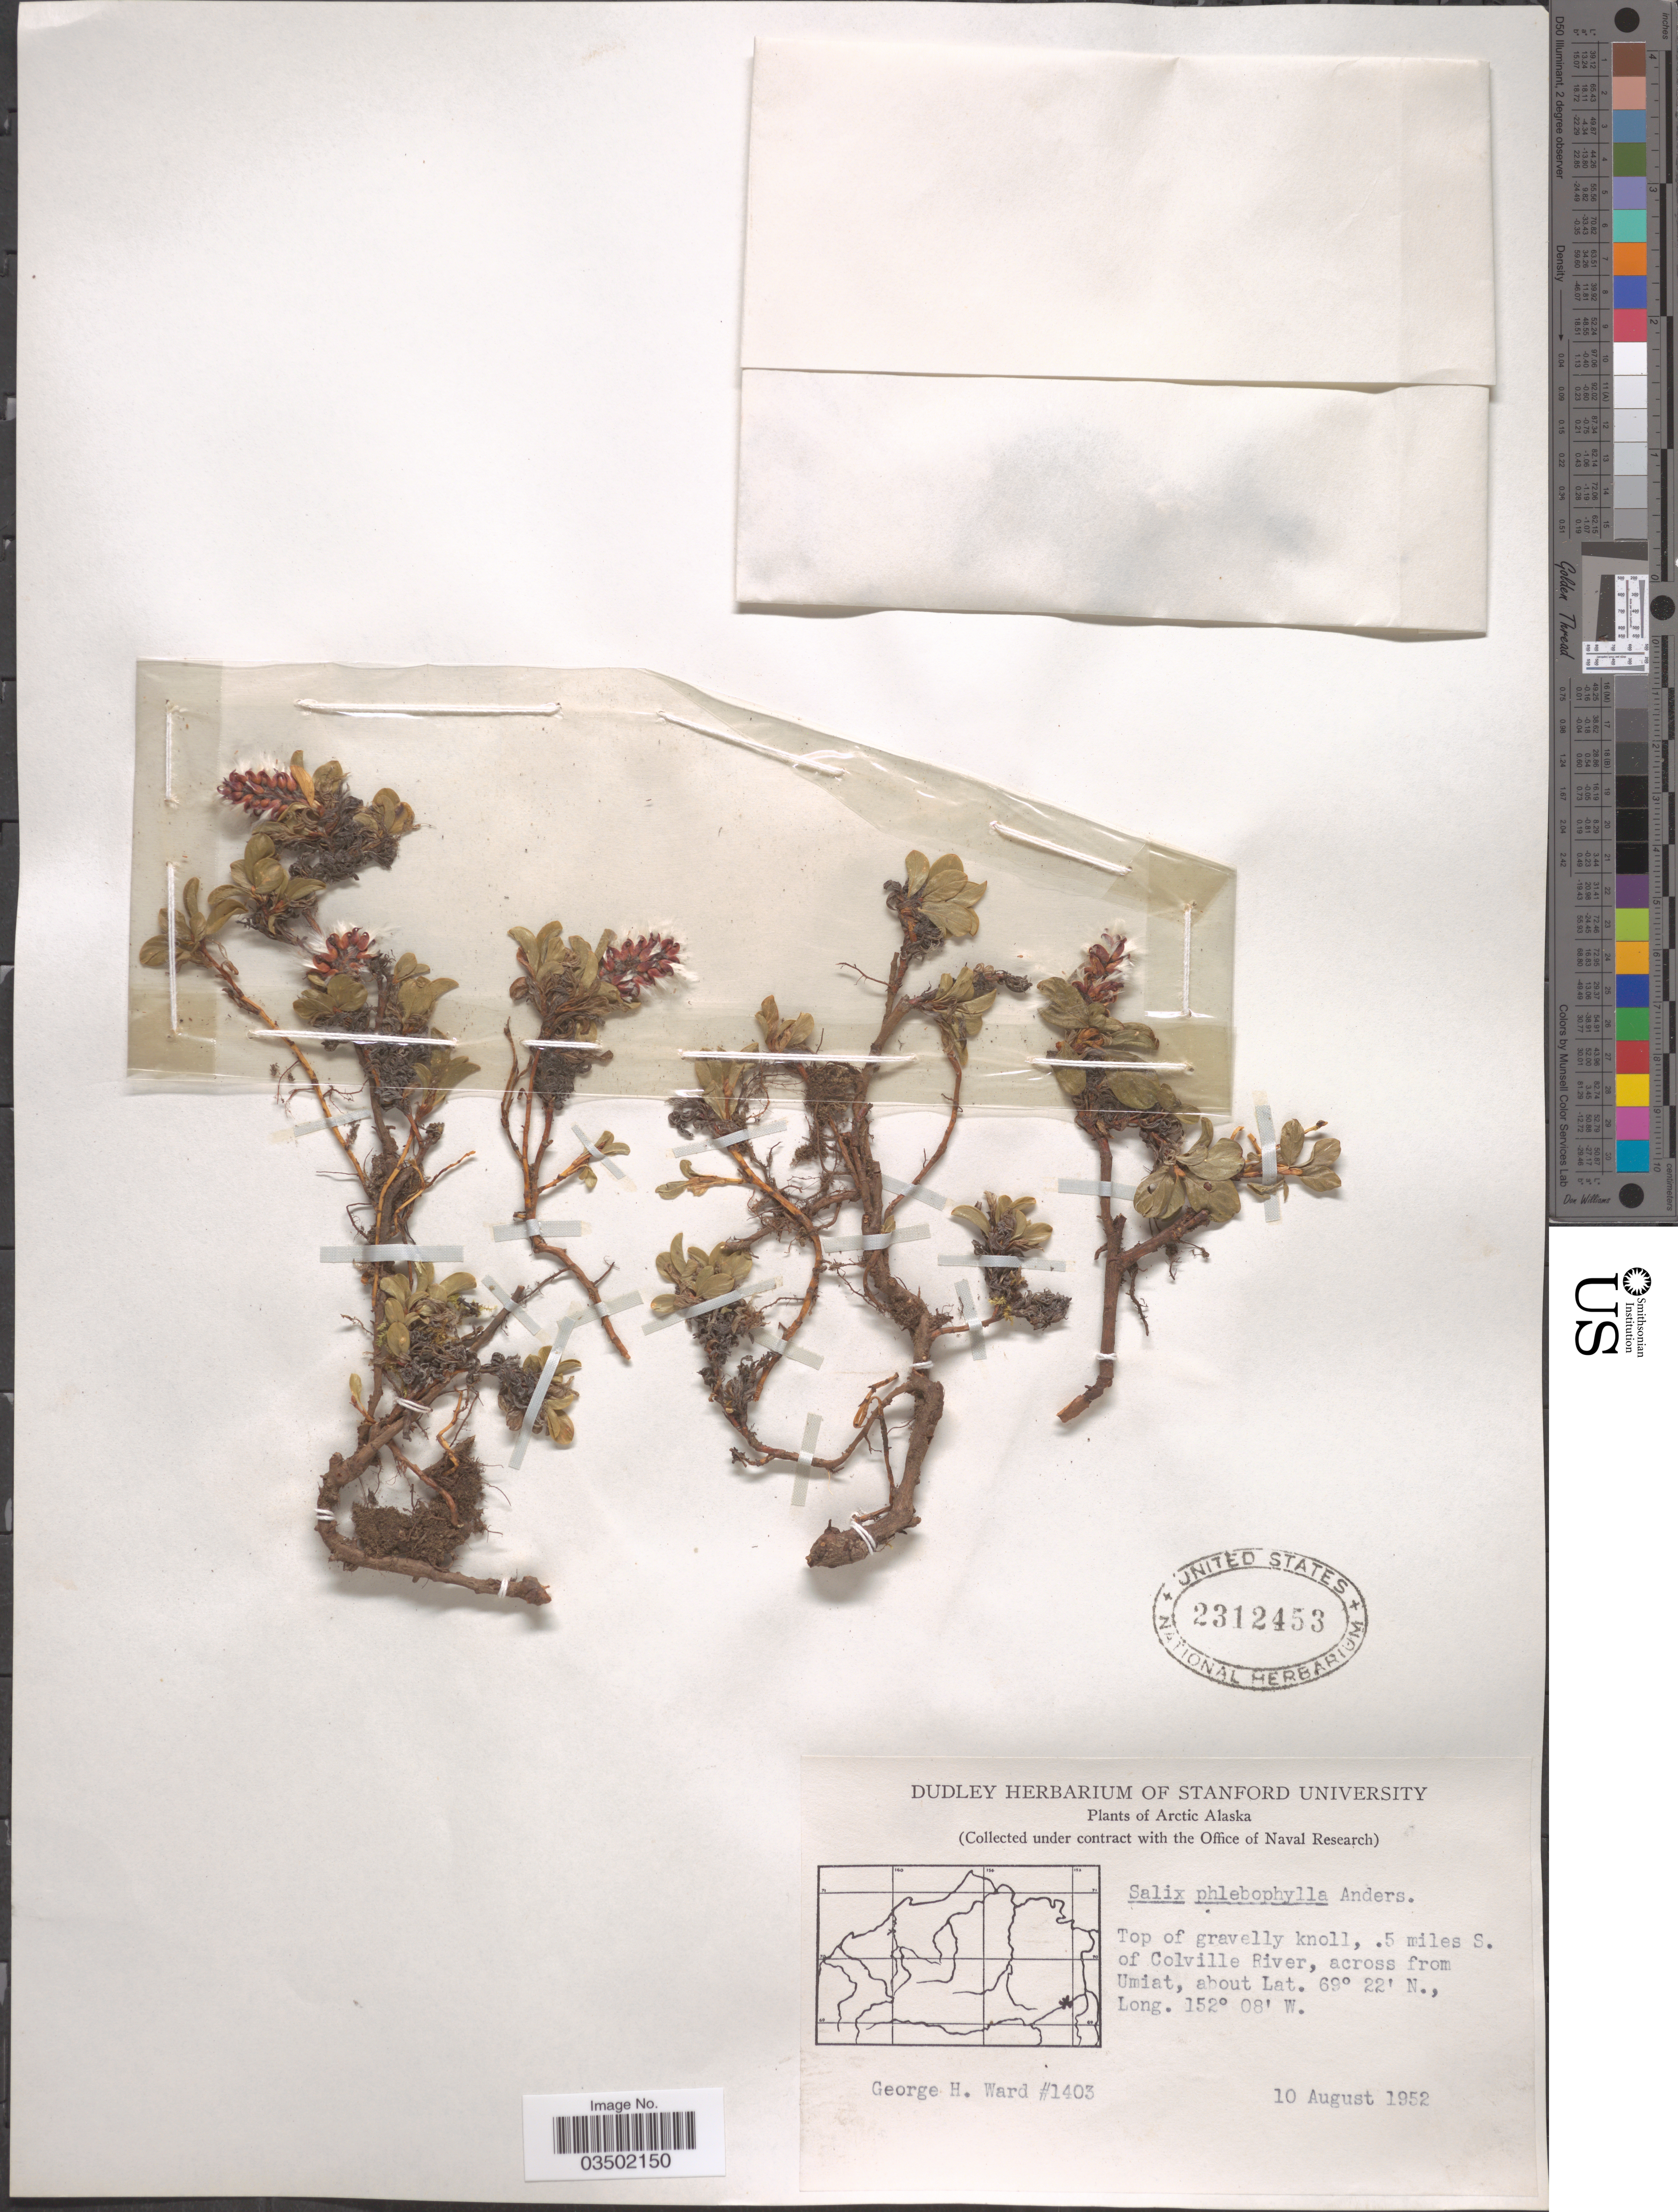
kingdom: Plantae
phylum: Tracheophyta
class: Magnoliopsida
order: Malpighiales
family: Salicaceae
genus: Salix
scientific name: Salix phlebophylla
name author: Andersson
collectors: G. H. Ward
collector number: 1403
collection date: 1952-08-10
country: United States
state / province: Alaska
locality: Arctic Alaska. 5 miles S. of Colville River, across from Umiat.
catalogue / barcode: US 2312453